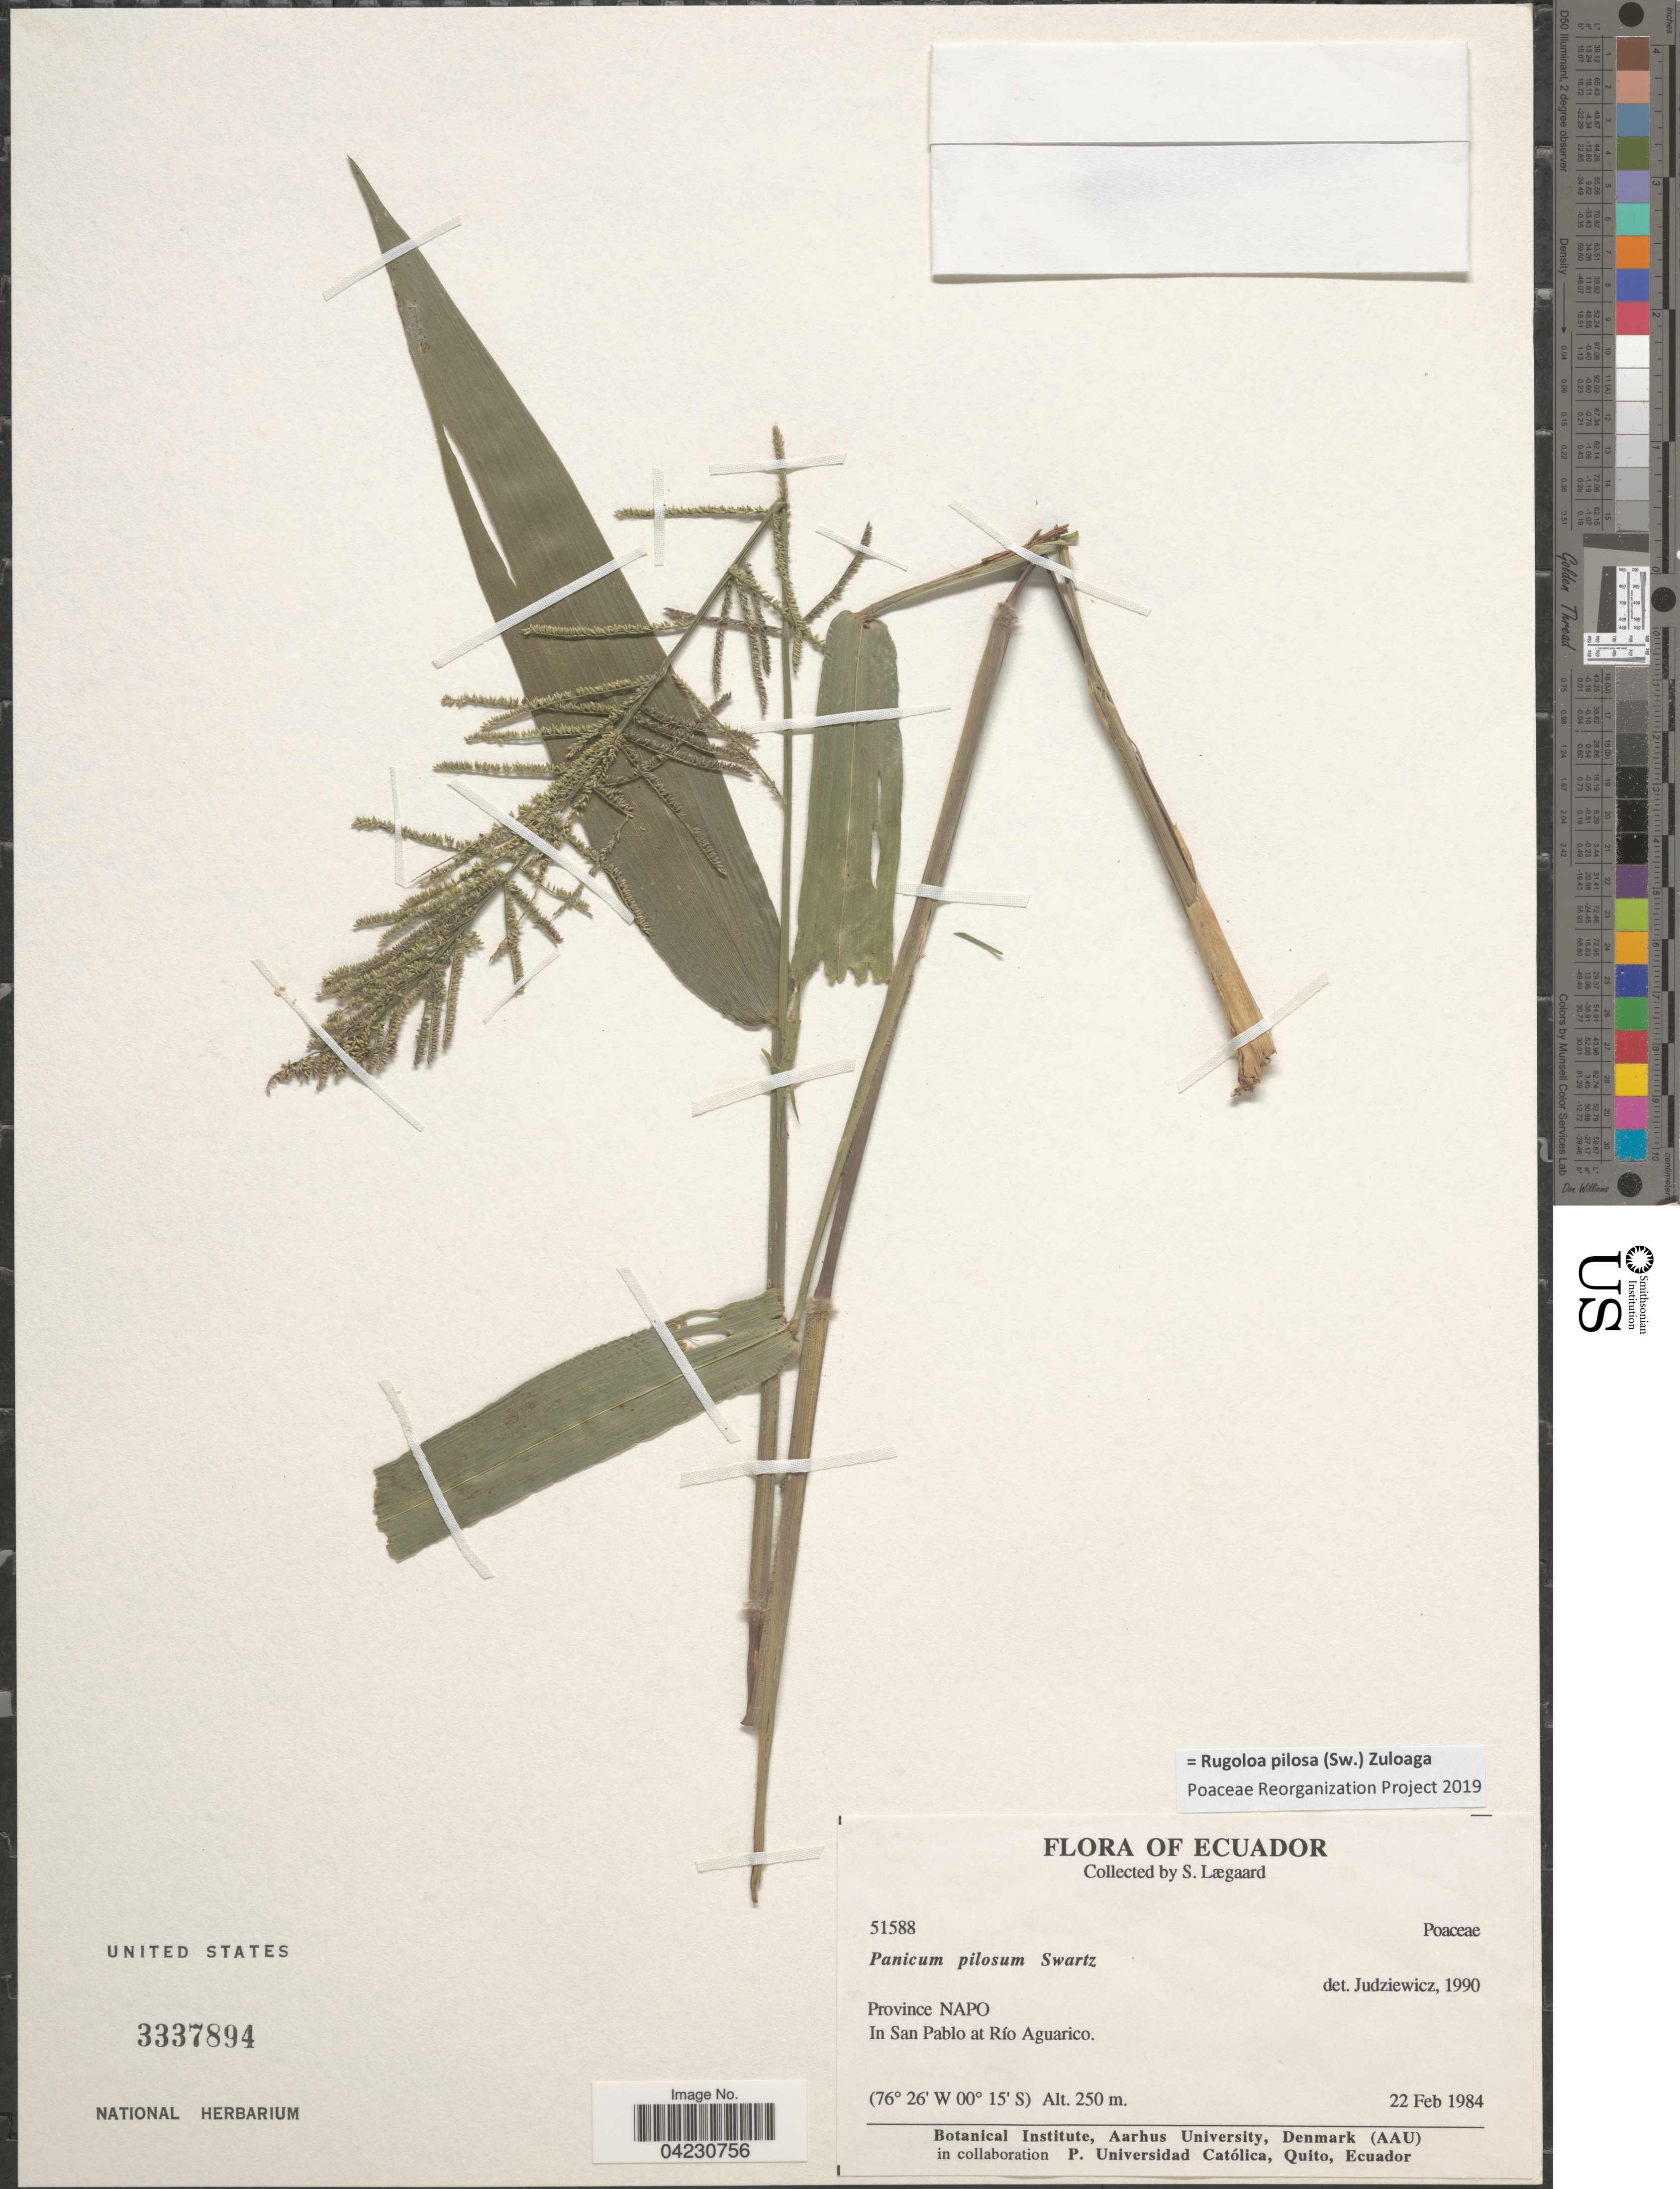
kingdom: Plantae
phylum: Tracheophyta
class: Liliopsida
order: Poales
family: Poaceae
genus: Rugoloa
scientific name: Rugoloa pilosa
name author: (Sw.) Zuloaga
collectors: S. Lægaard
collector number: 51588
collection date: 1984-02-22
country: Ecuador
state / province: Napo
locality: In San Pablo at Río Aguarico.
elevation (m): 250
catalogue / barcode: US 3337894